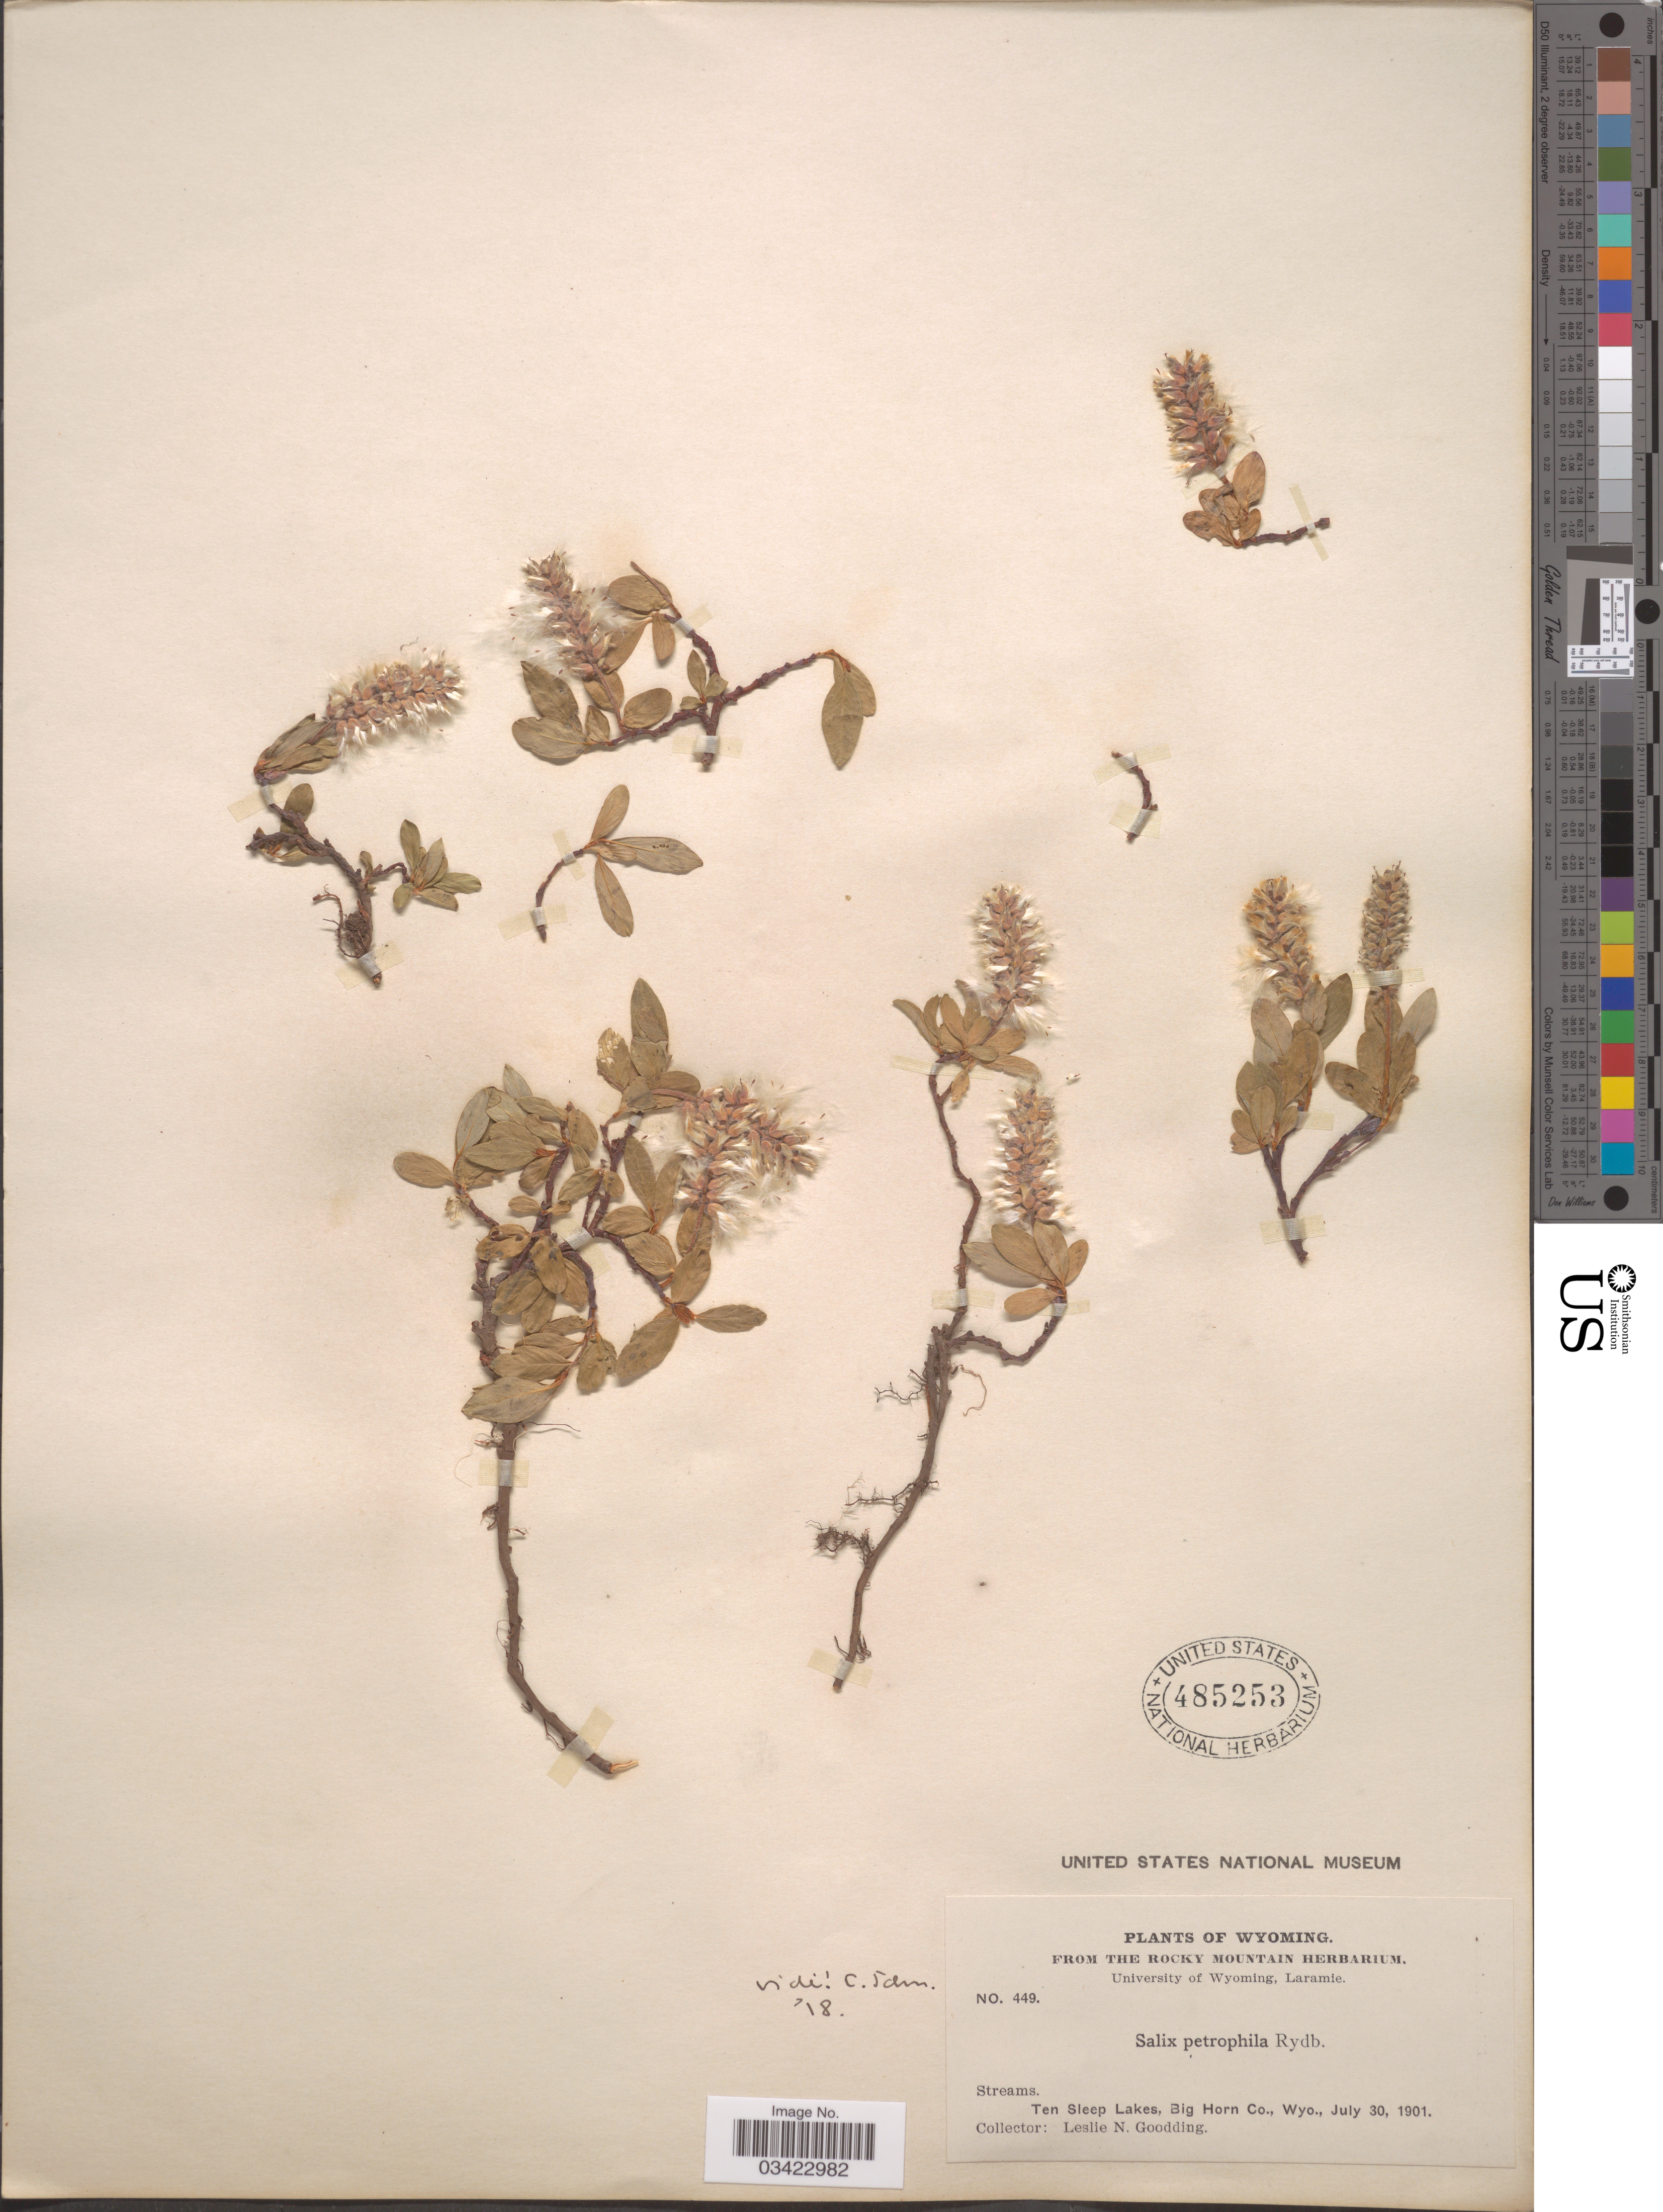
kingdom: Plantae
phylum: Tracheophyta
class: Magnoliopsida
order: Malpighiales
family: Salicaceae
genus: Salix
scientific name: Salix anglorum var. antiplasta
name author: C.K. Schneid.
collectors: L. N. Goodding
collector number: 449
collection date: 1901-07-30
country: United States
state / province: Wyoming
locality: Ten Sleep Lakes, Big Horn Co.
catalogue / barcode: US 485253